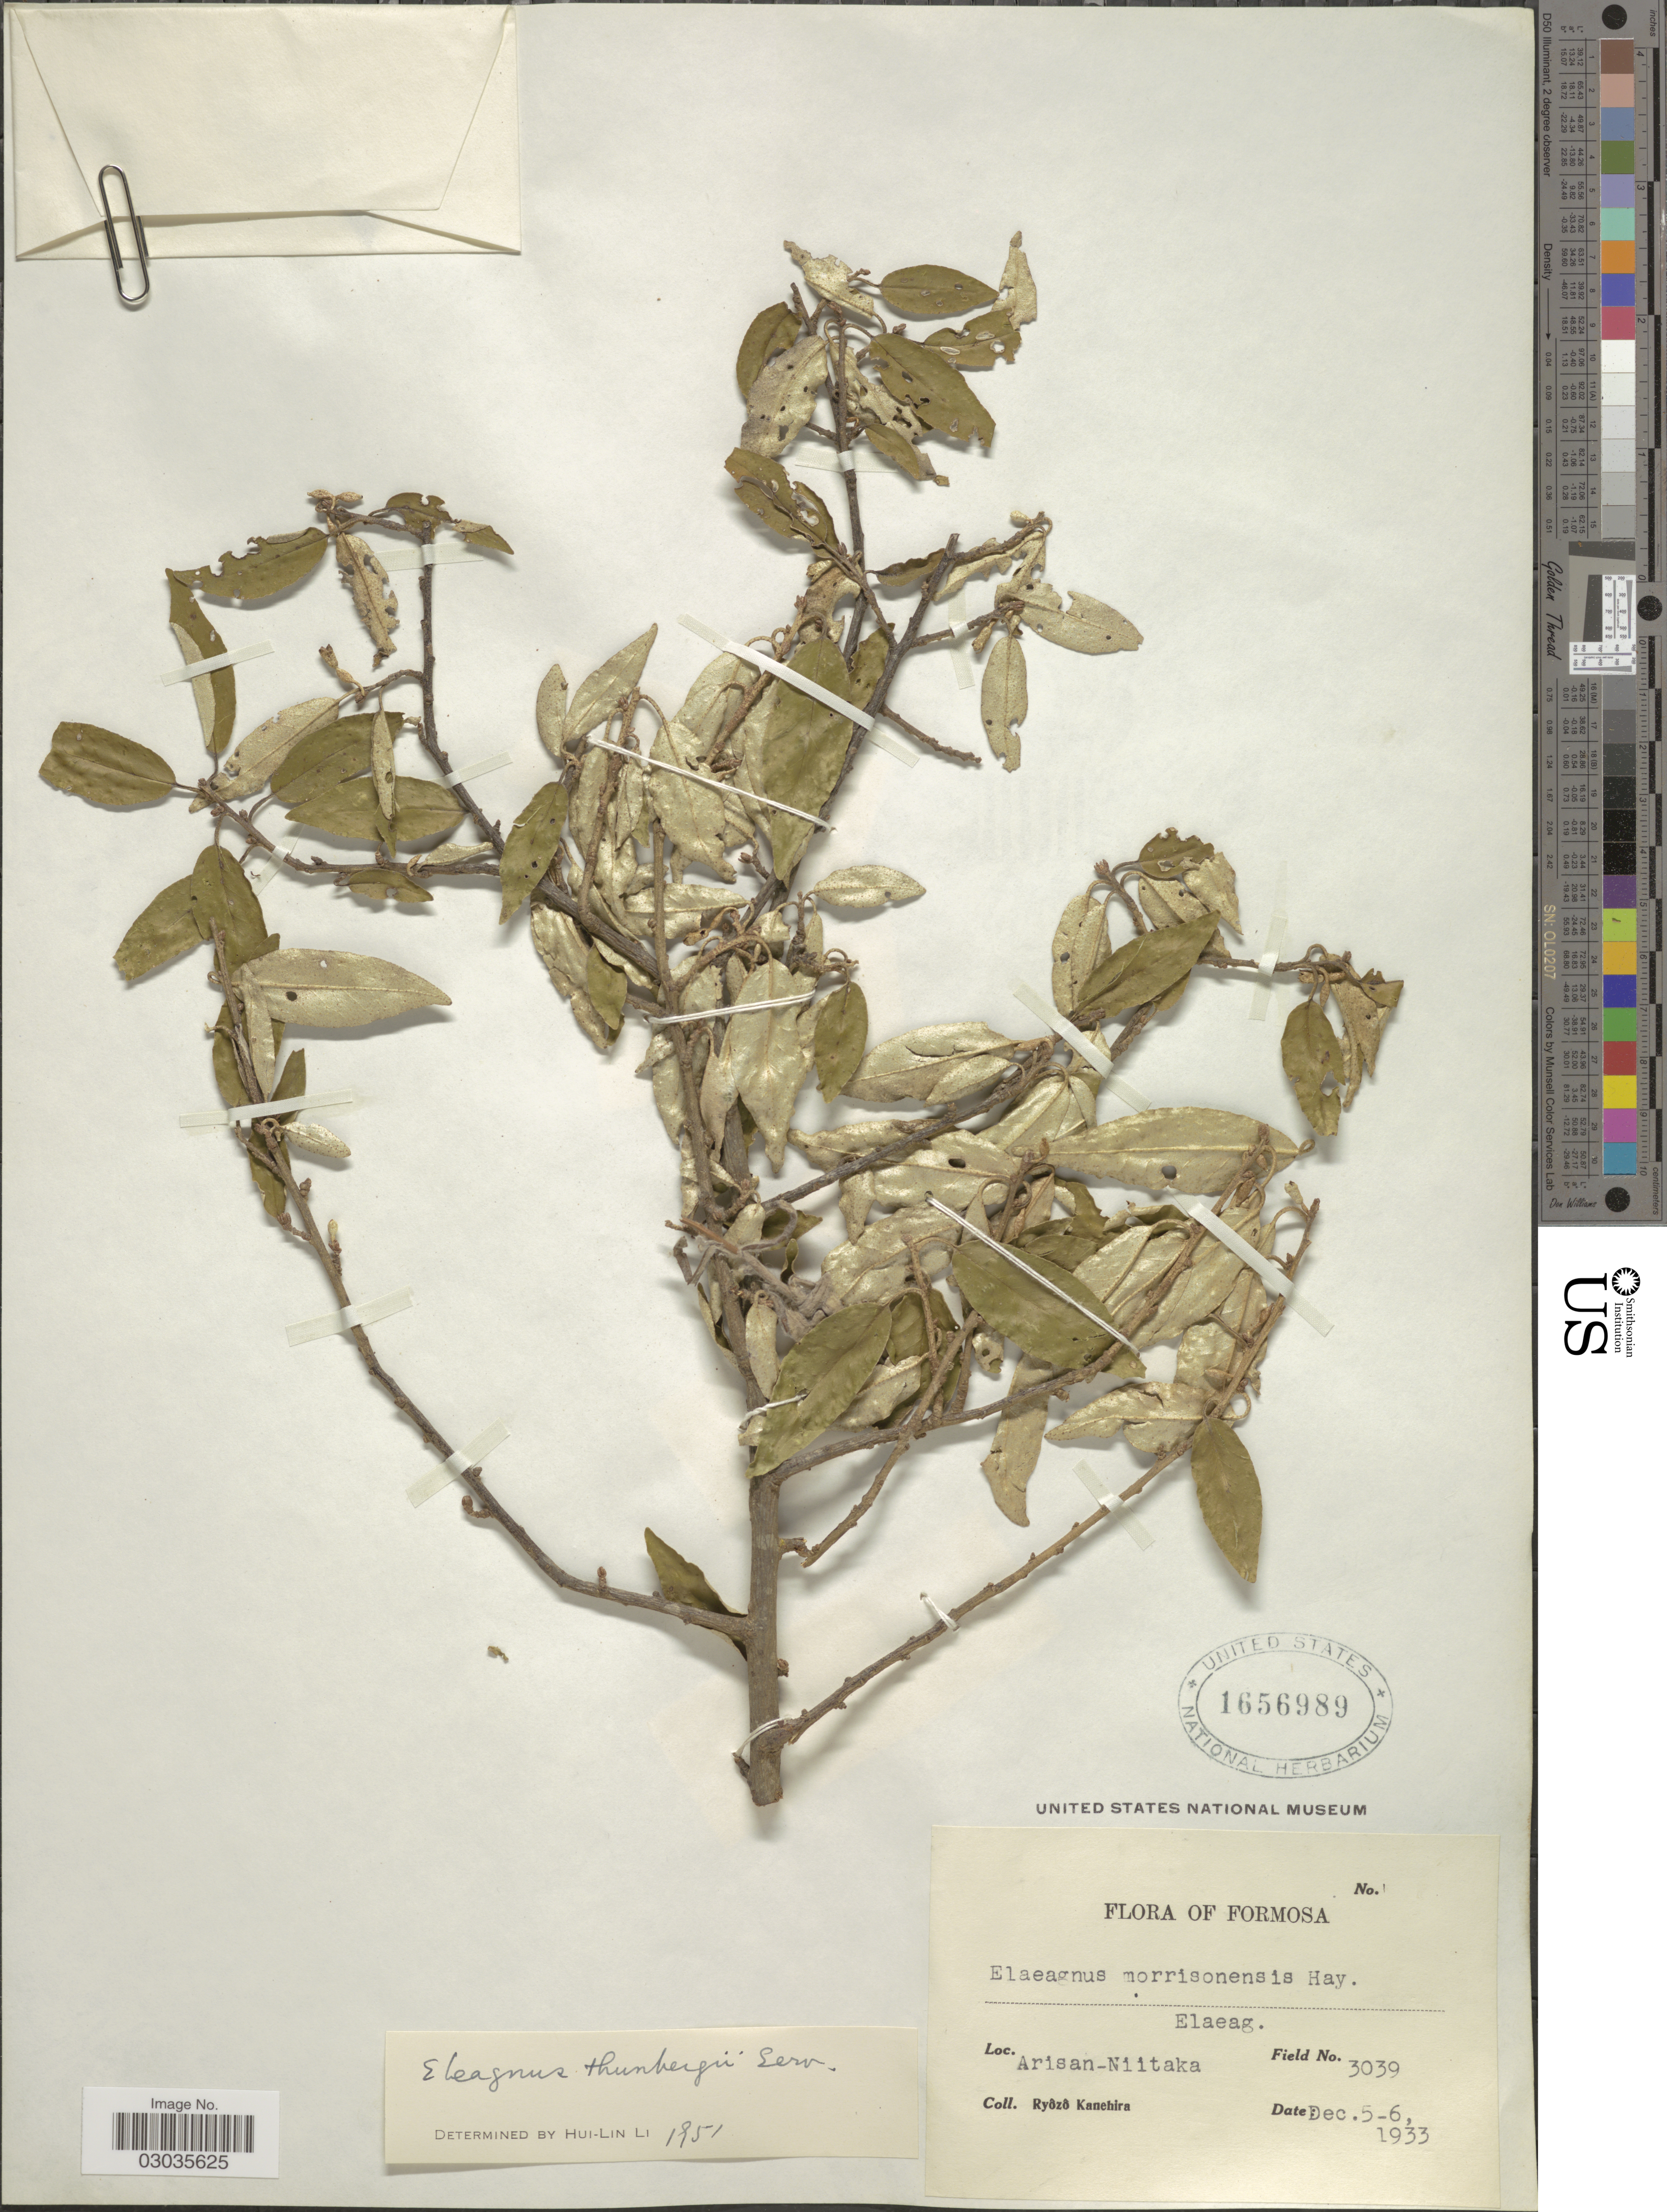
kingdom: Plantae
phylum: Tracheophyta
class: Magnoliopsida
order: Rosales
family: Elaeagnaceae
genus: Elaeagnus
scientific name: Elaeagnus thunbergii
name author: Servettaz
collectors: R. Kanehira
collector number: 3039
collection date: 1933-12-05/1933-12-06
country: Taiwan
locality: Formosa. Arisan - Niitaka.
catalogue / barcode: US 1656989